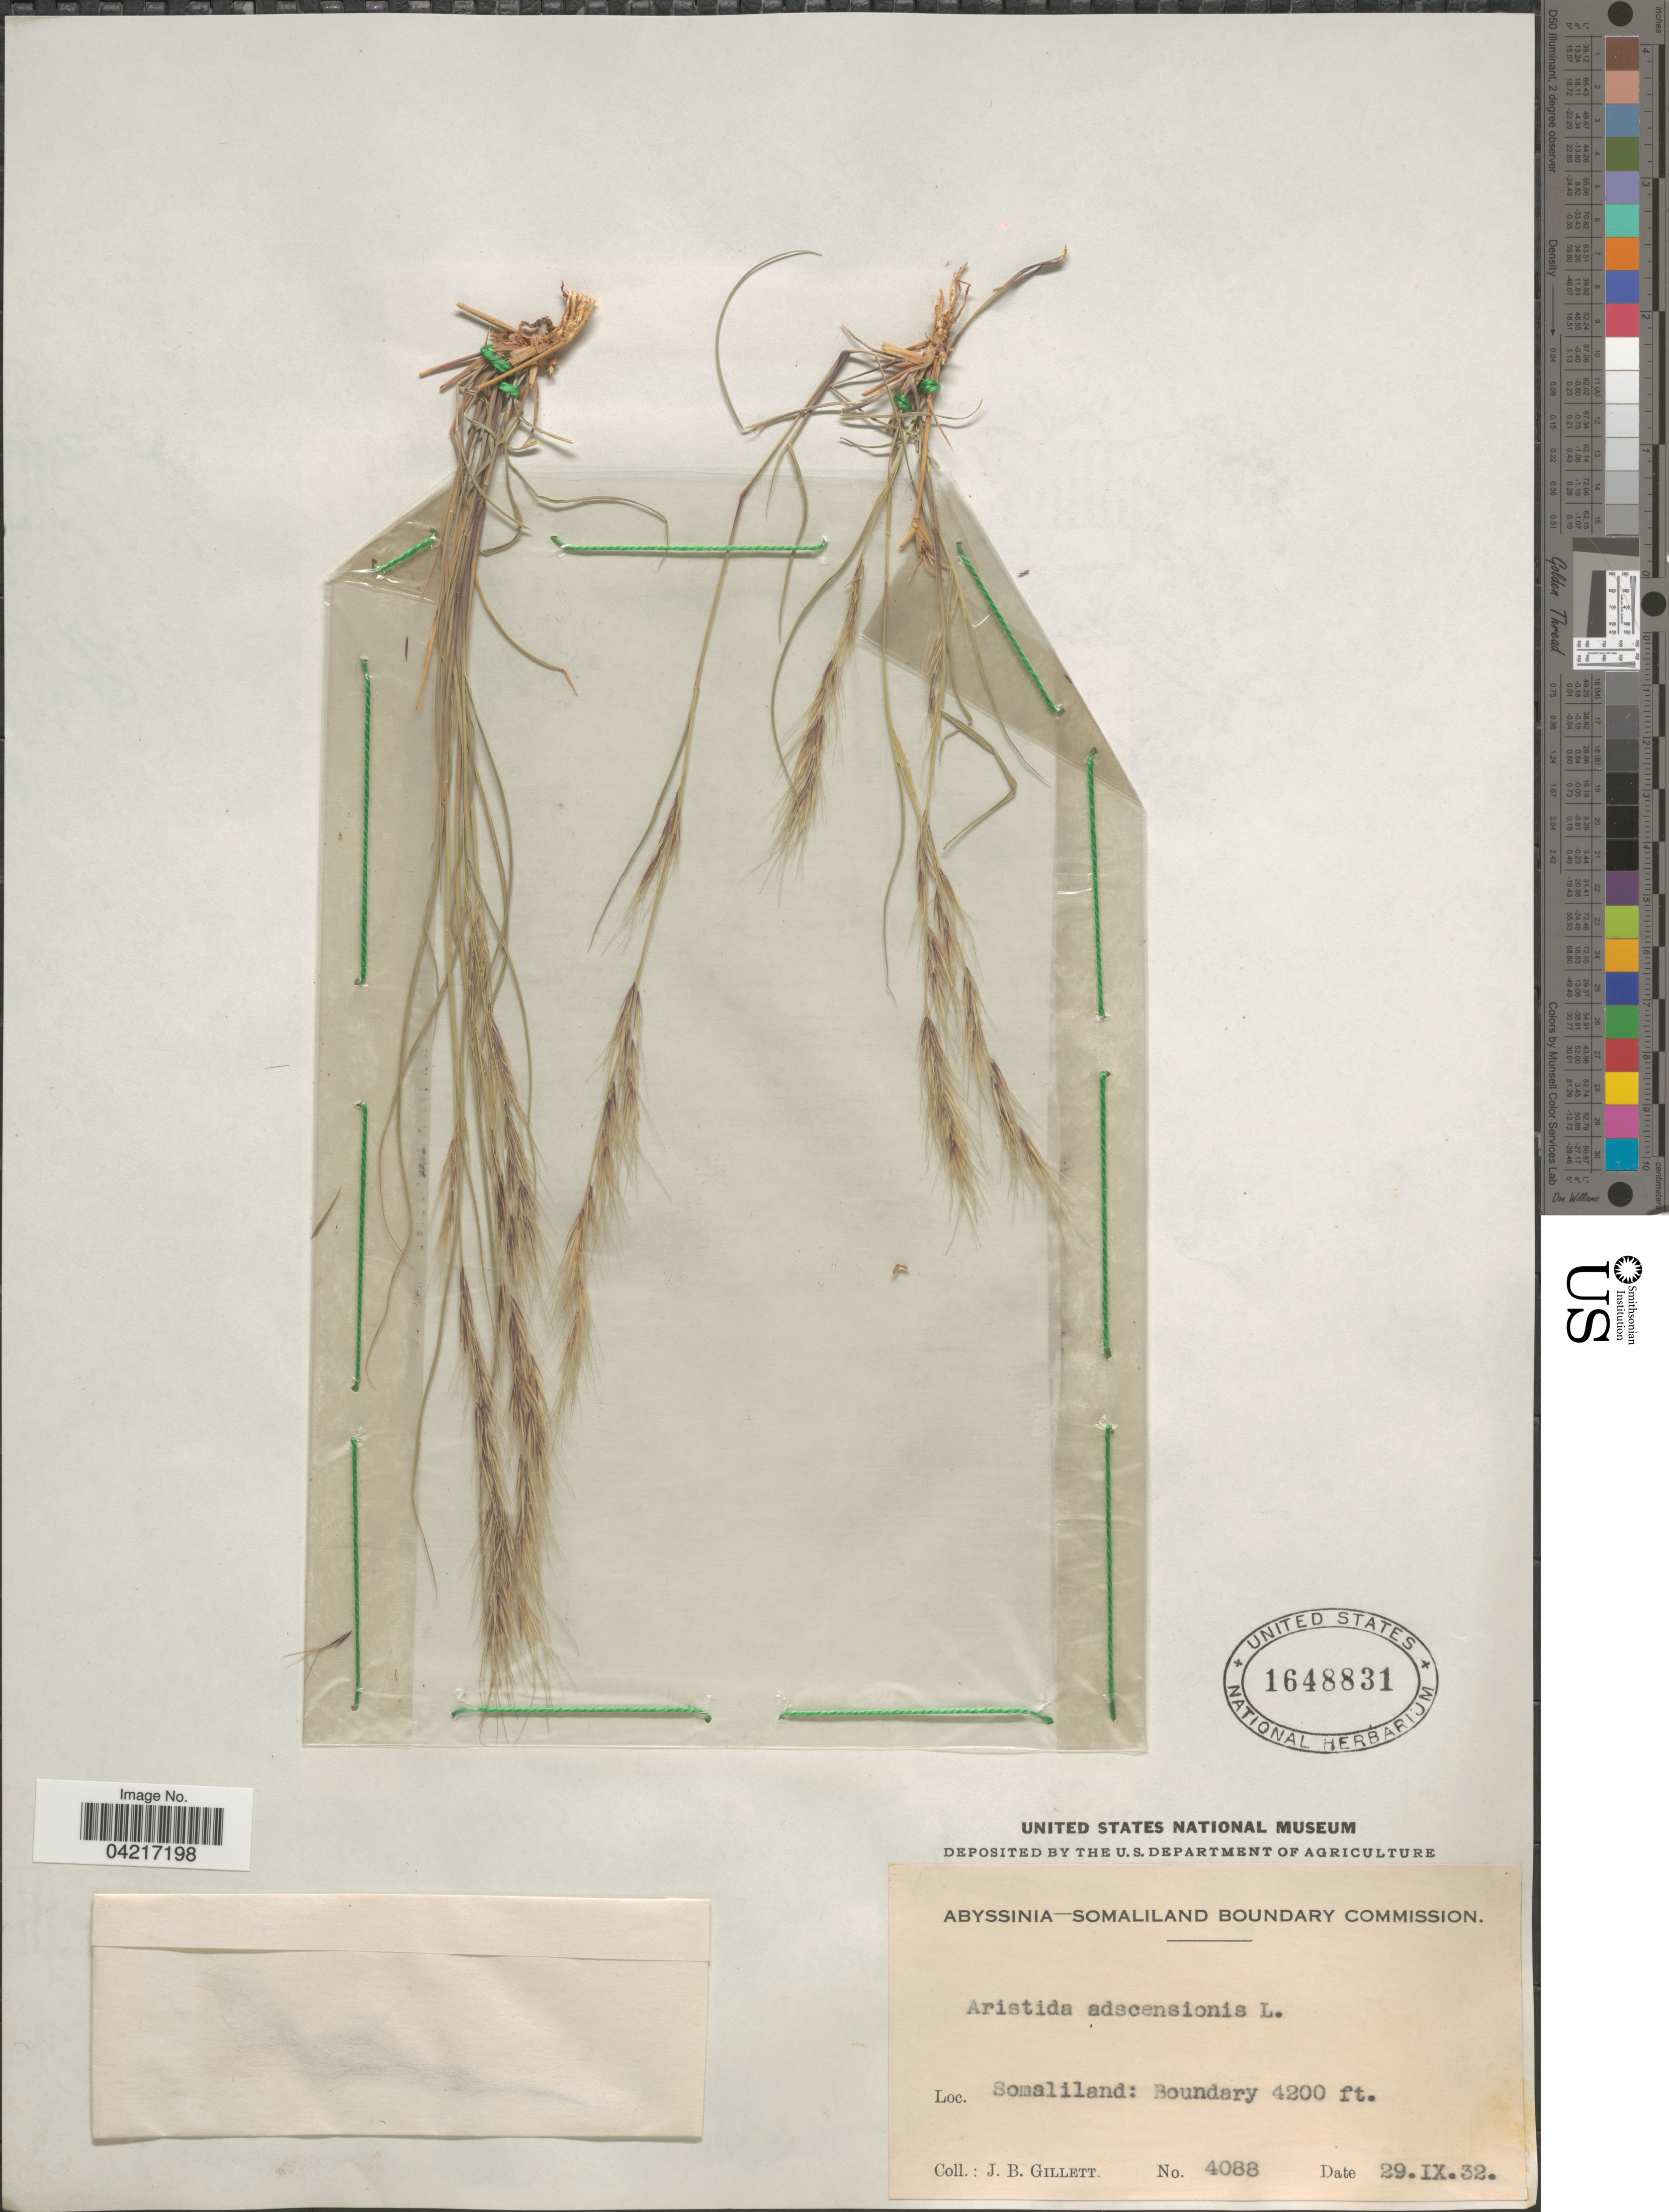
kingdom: Plantae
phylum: Tracheophyta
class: Liliopsida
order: Poales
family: Poaceae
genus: Aristida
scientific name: Aristida adscensionis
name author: L.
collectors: J. B. Gillett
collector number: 4088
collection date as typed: Transcribed d/m/y: 29/9/32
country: Ethiopia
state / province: Somali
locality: Somaliland: Boundary.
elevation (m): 1280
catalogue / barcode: US 1648831